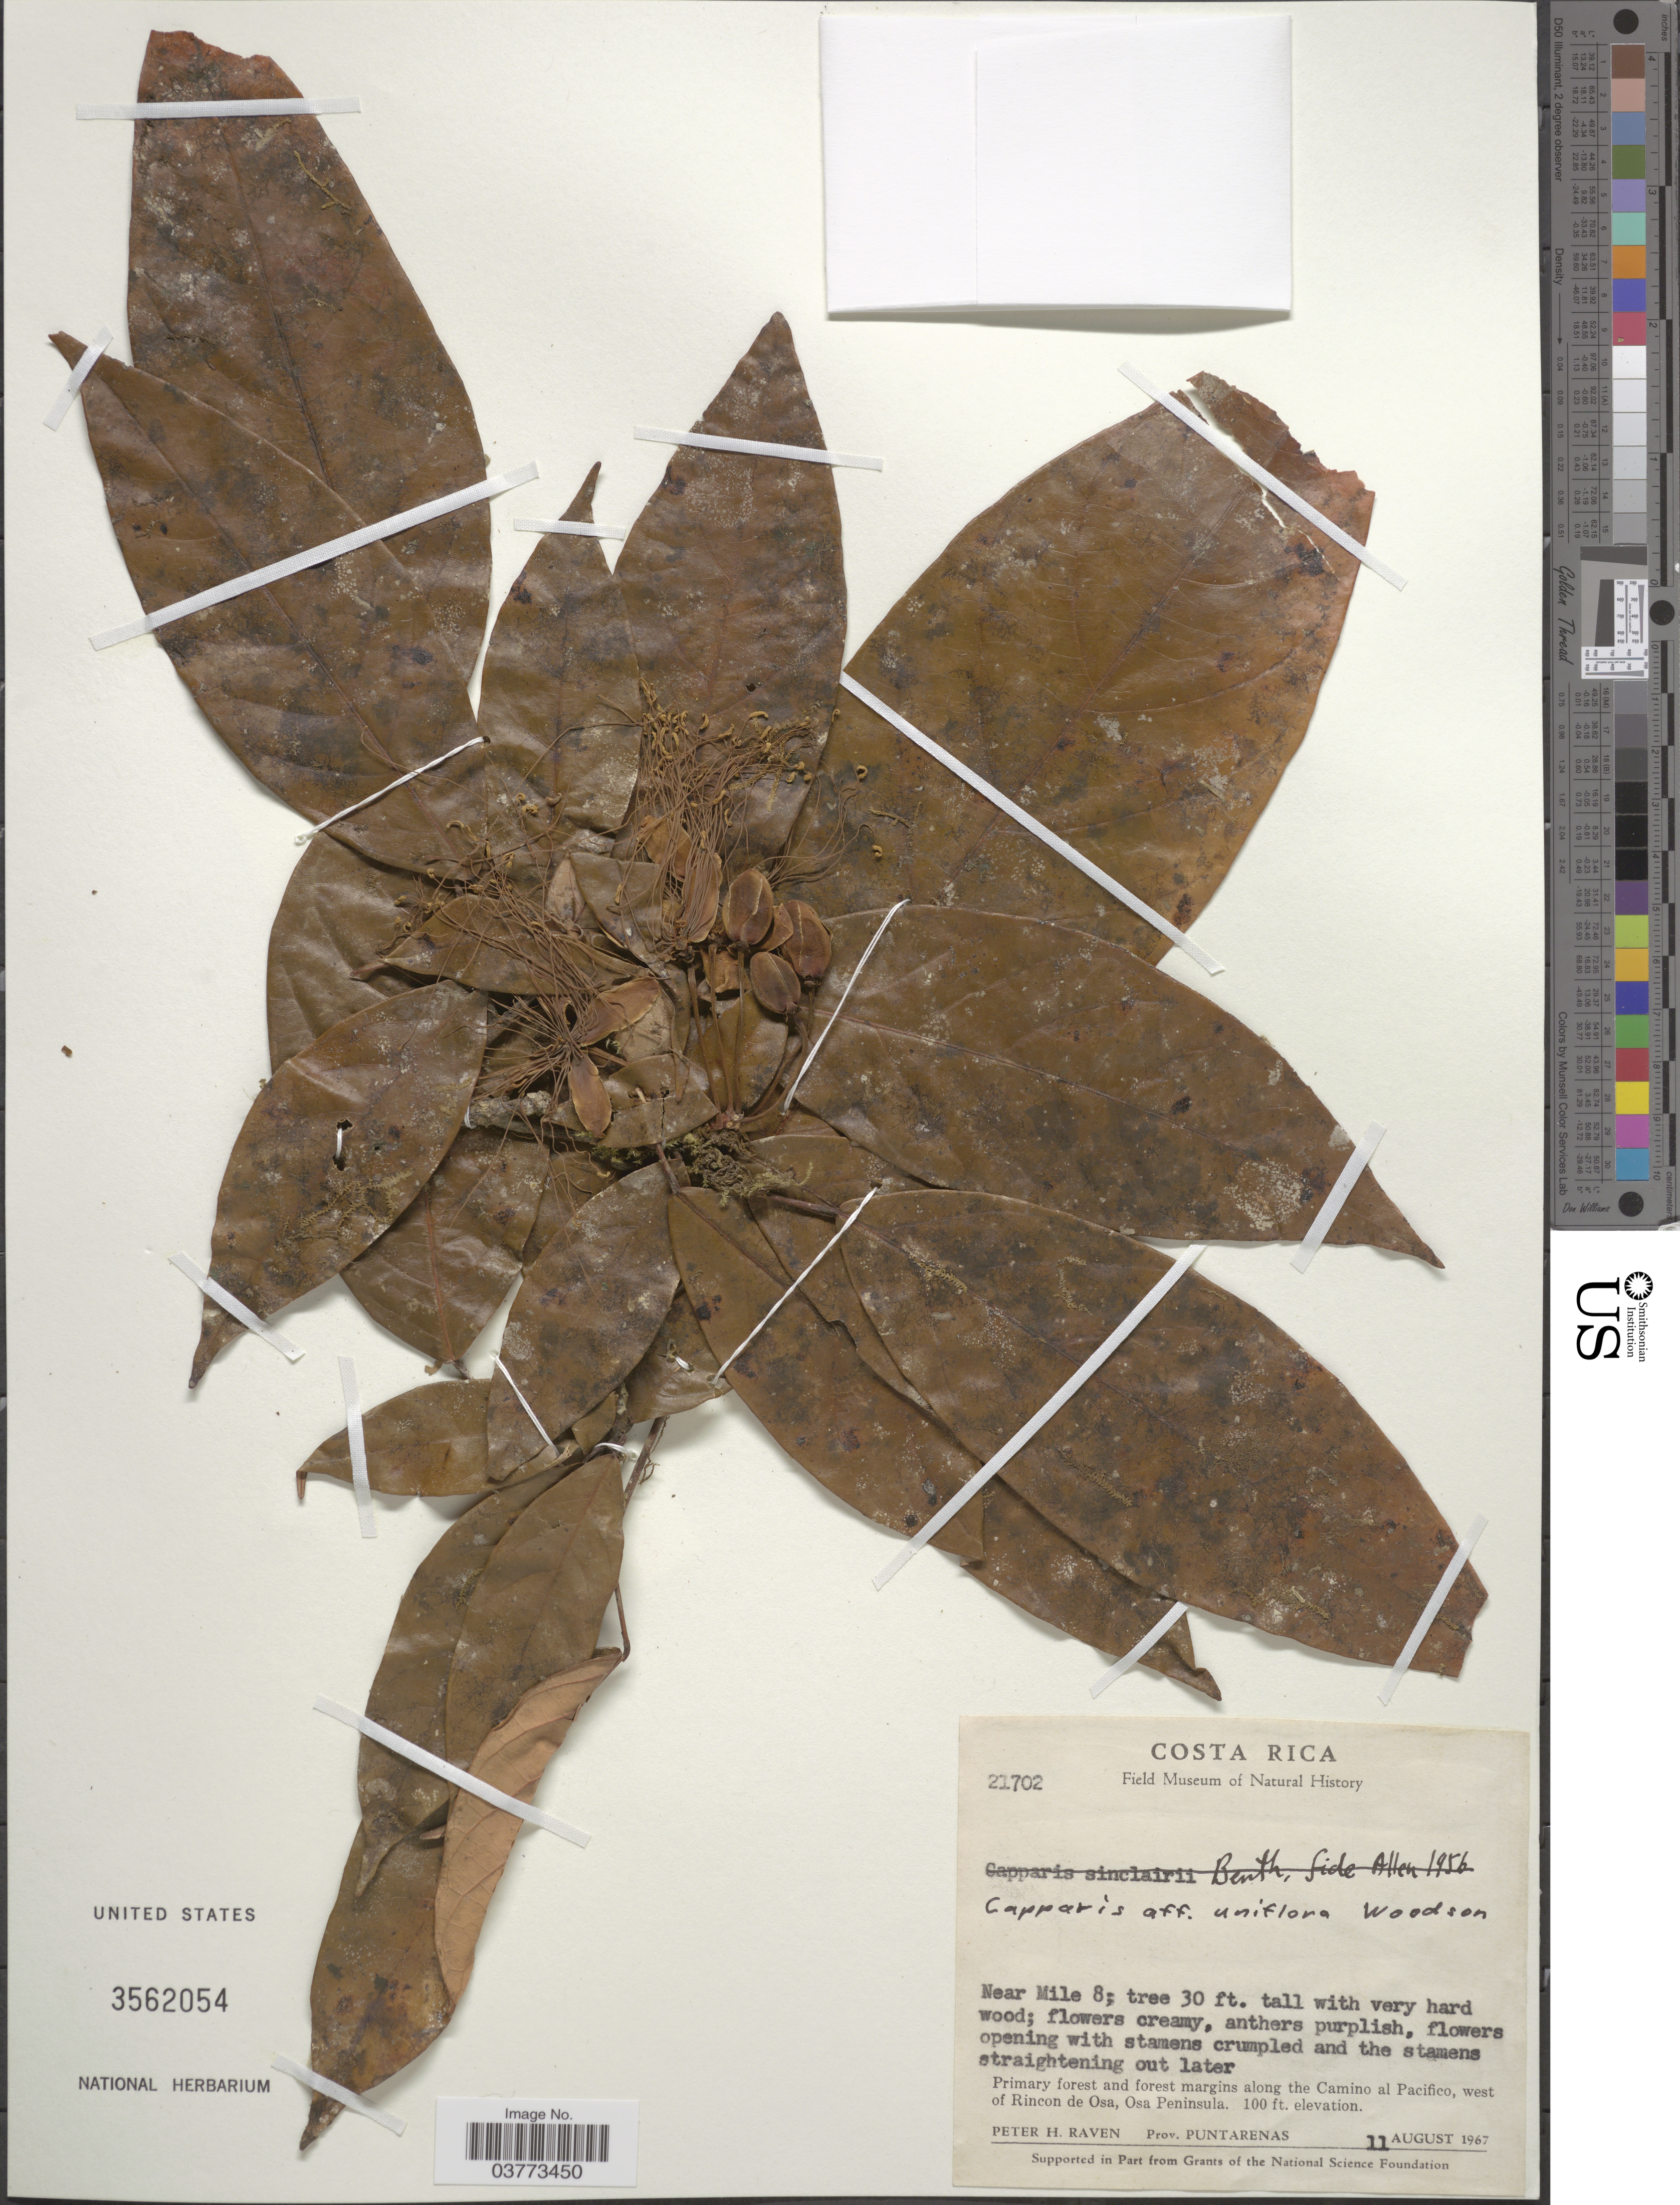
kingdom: Plantae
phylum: Tracheophyta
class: Magnoliopsida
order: Brassicales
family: Capparaceae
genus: Capparidastrum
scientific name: Capparidastrum discolor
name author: (Donn. Sm.) Iltis, H.H. & Cornejo, X.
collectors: P. Raven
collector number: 21702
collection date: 1967-08-11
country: Costa Rica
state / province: Puntarenas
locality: Near Mile 8. Along the Camino al Pacifico, west of Rincon de Osa, Osa Peninsula.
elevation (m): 30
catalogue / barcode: US 3562054